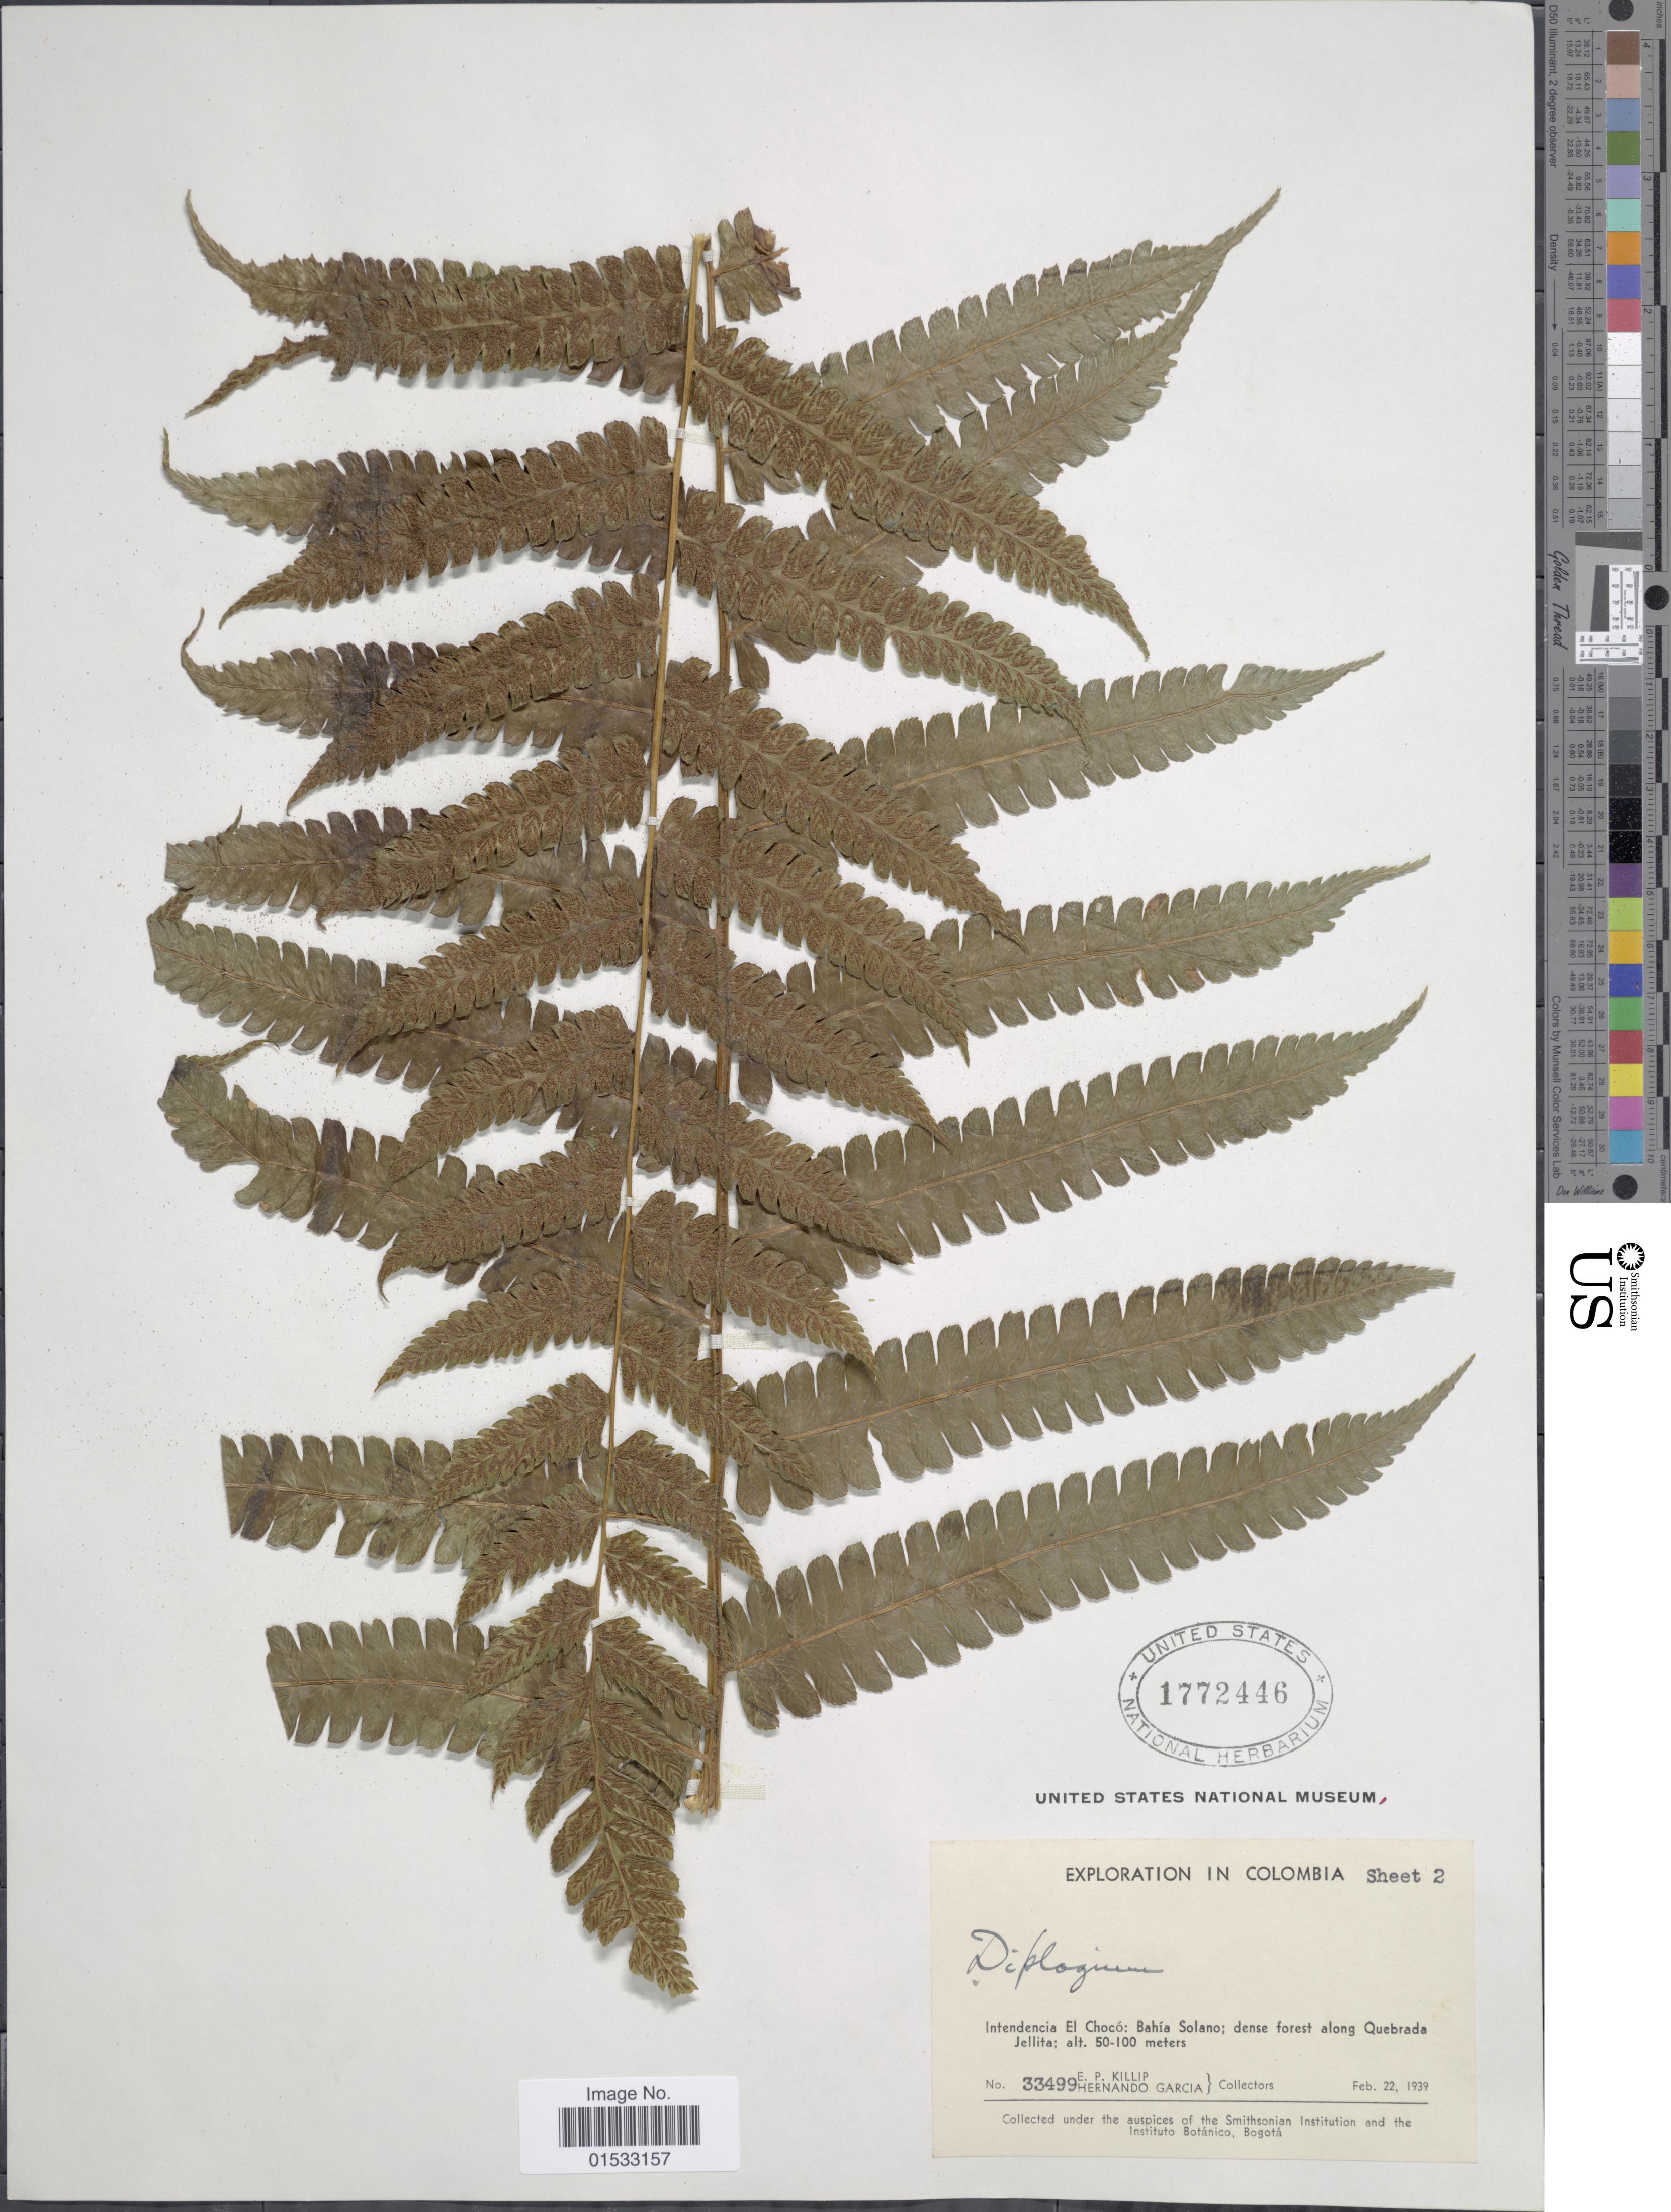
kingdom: Plantae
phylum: Tracheophyta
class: Polypodiopsida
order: Polypodiales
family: Athyriaceae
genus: Diplazium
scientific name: Diplazium striatastrum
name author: Lellinger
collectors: E. P. Killip & H. Garcia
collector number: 33499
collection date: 1939-02-22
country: Colombia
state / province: Chocó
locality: Bahía Solano; dense forest along Quebrada Jellita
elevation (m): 50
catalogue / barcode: US 1772446